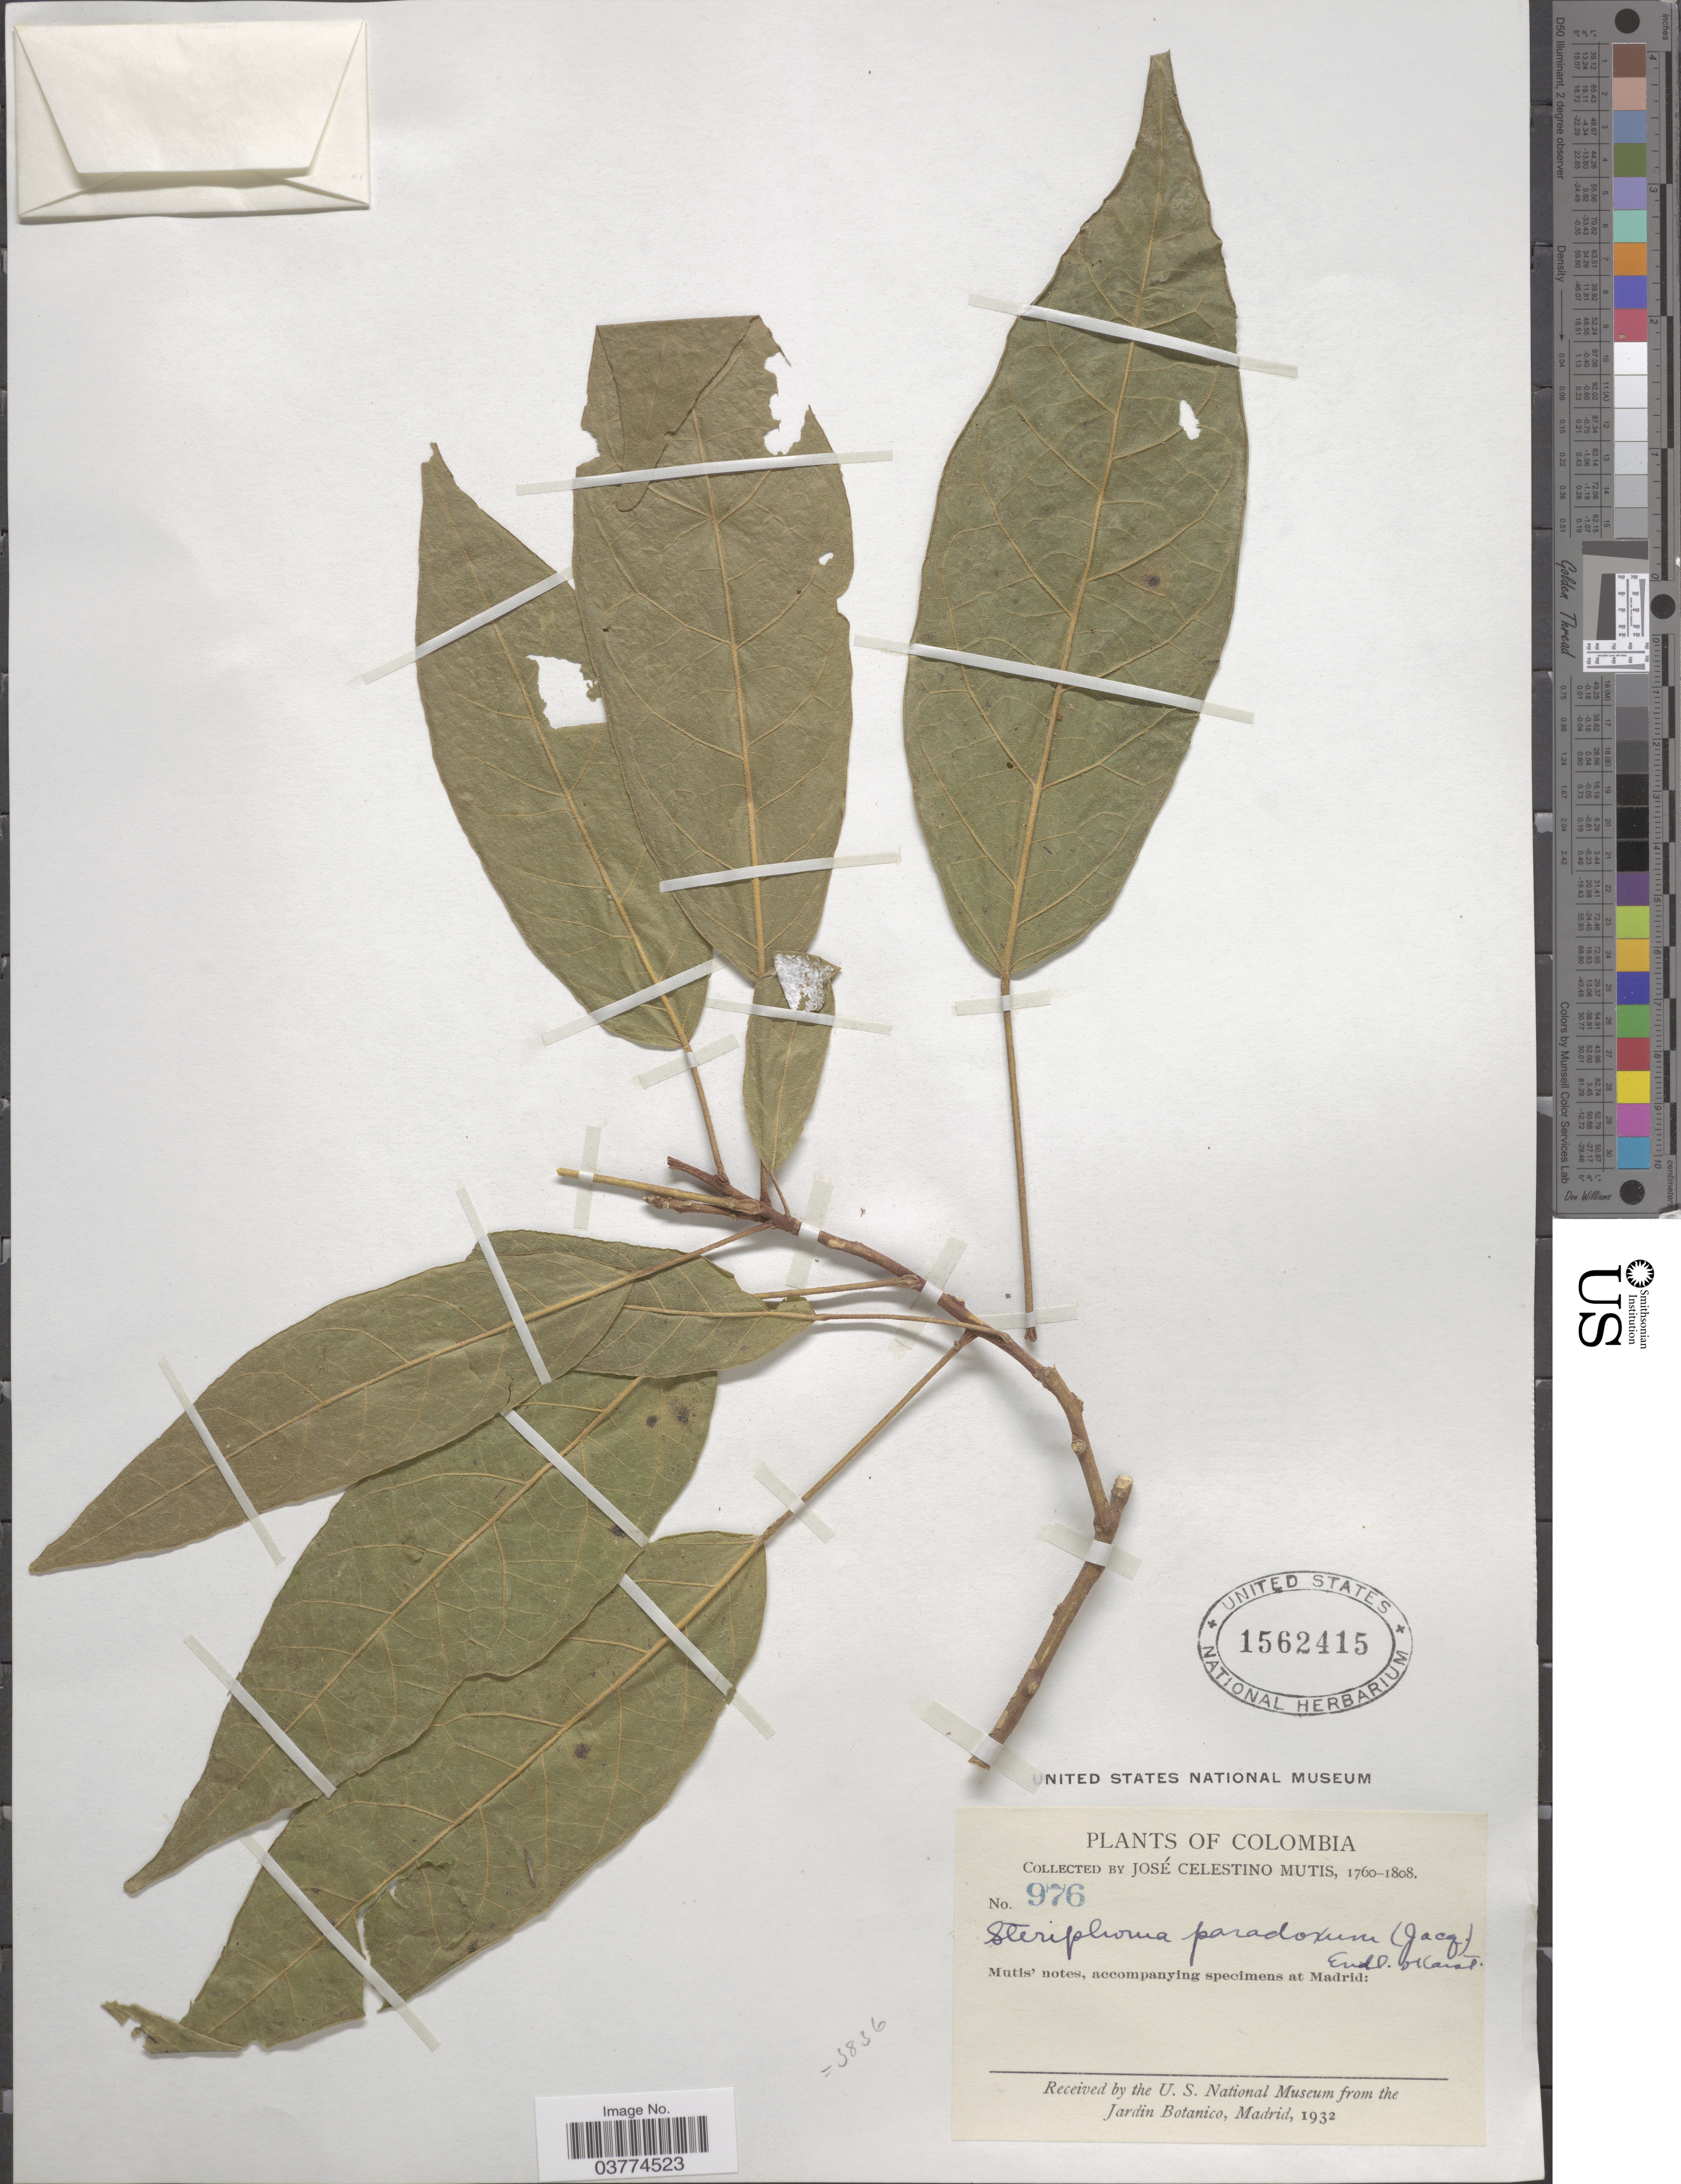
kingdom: Plantae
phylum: Tracheophyta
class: Magnoliopsida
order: Brassicales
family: Capparaceae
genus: Steriphoma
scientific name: Steriphoma paradoxum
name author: (Jacq.) Endl.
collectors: J. C. B. Mutis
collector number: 976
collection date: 1760/1808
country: Colombia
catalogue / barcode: US 1562415